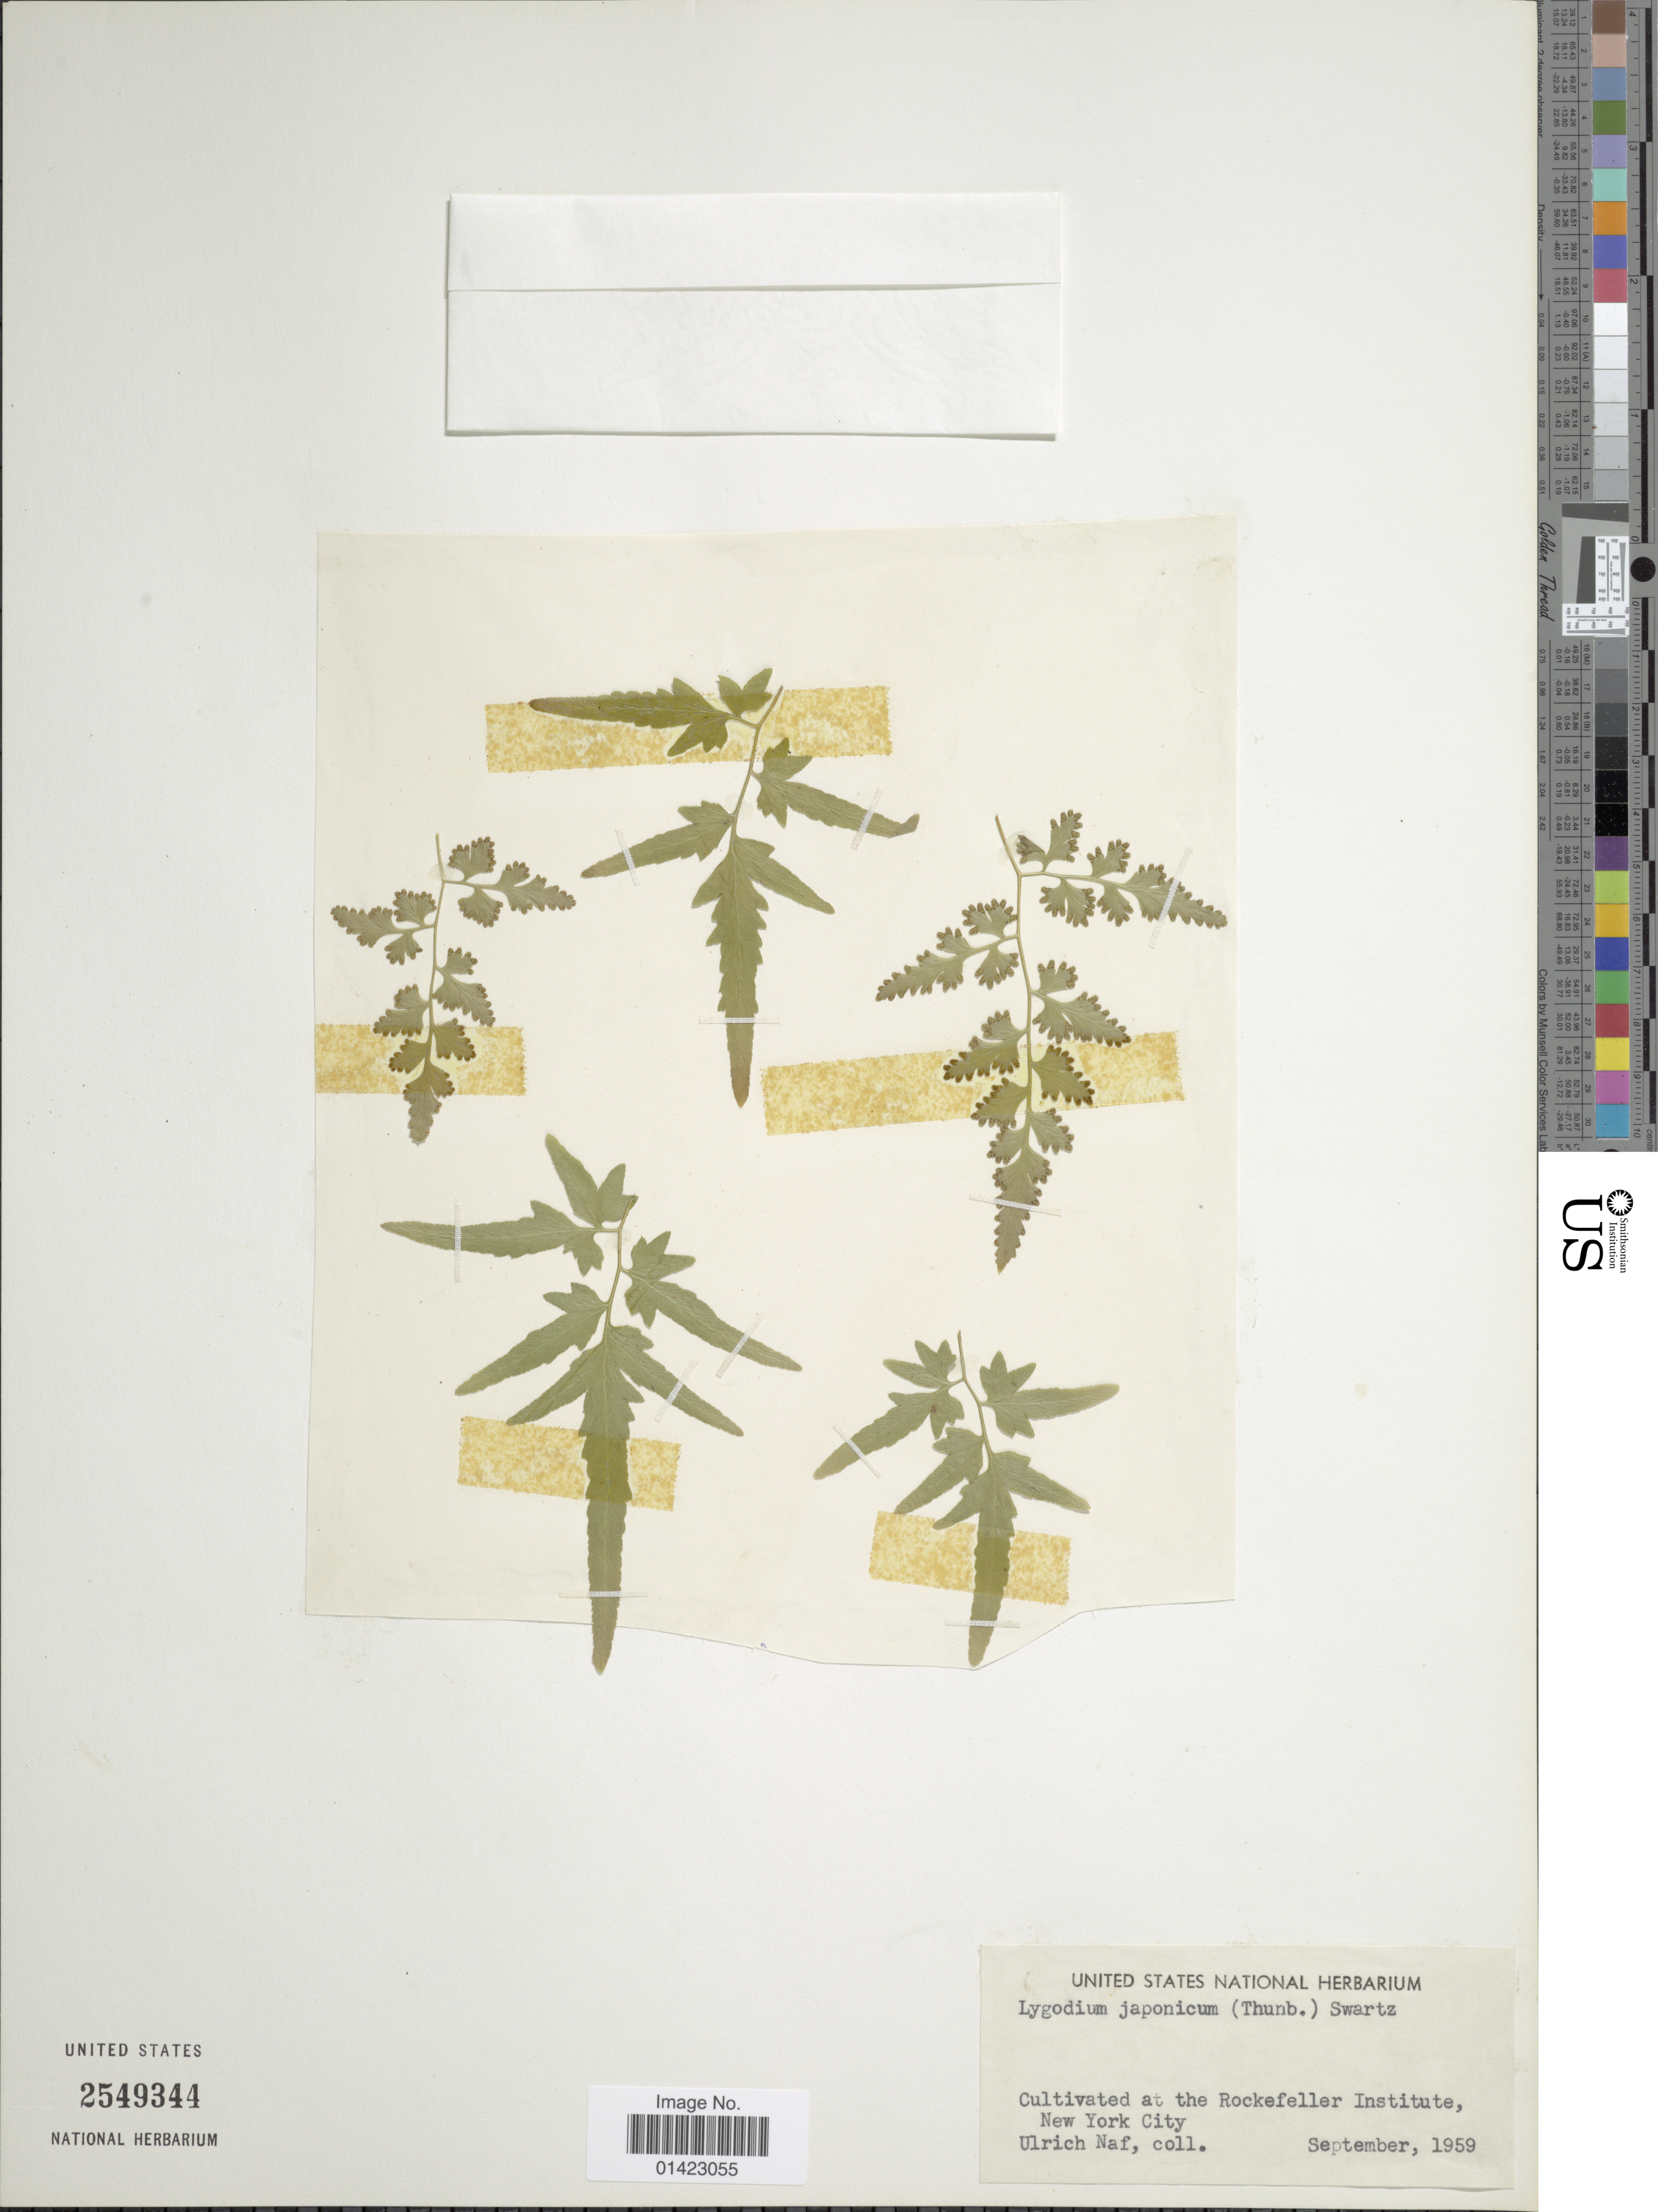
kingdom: Plantae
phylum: Tracheophyta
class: Polypodiopsida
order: Schizaeales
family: Lygodiaceae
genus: Lygodium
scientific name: Lygodium japonicum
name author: (Thunb.) Sw.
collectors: U. Naf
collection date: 1959-09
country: United States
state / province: New York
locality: Cultivated at the Rockefeller Institute, New York City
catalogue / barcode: US 2549344